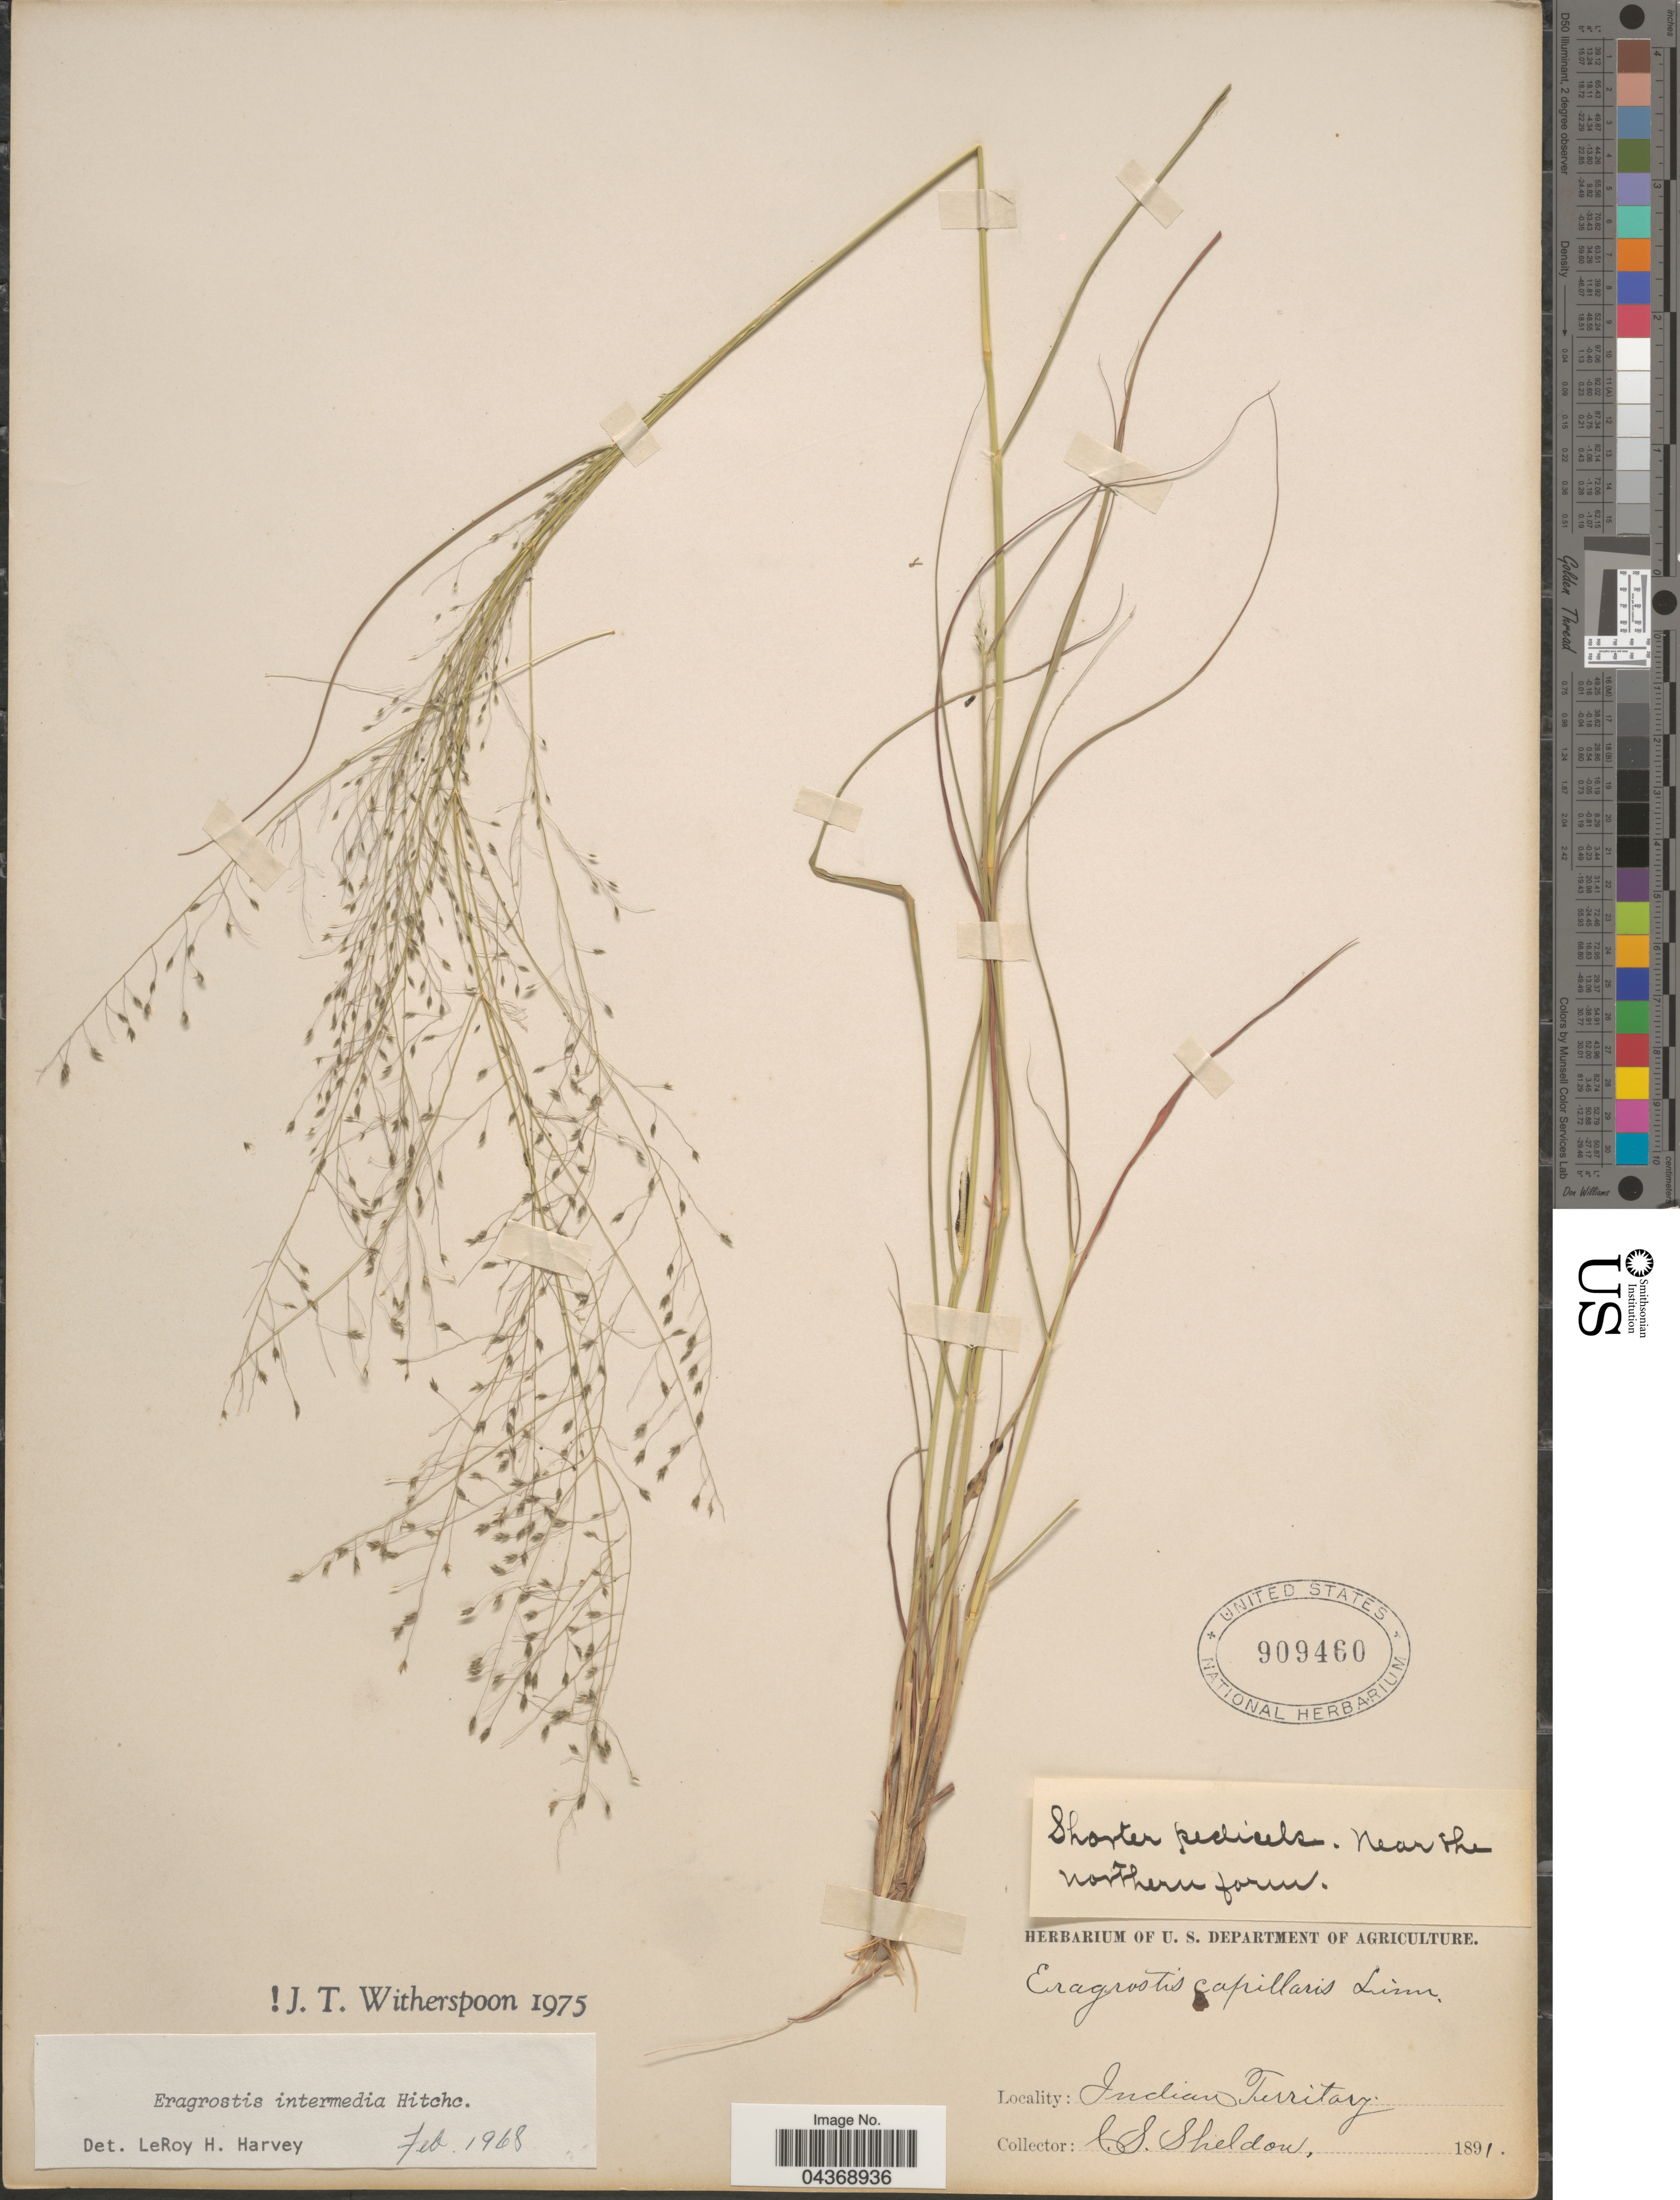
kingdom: Plantae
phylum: Tracheophyta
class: Liliopsida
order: Poales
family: Poaceae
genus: Eragrostis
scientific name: Eragrostis intermedia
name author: Hitchc.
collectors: C. S. Sheldon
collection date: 1891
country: United States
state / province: Oklahoma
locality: Indian Territory.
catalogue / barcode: US 909460